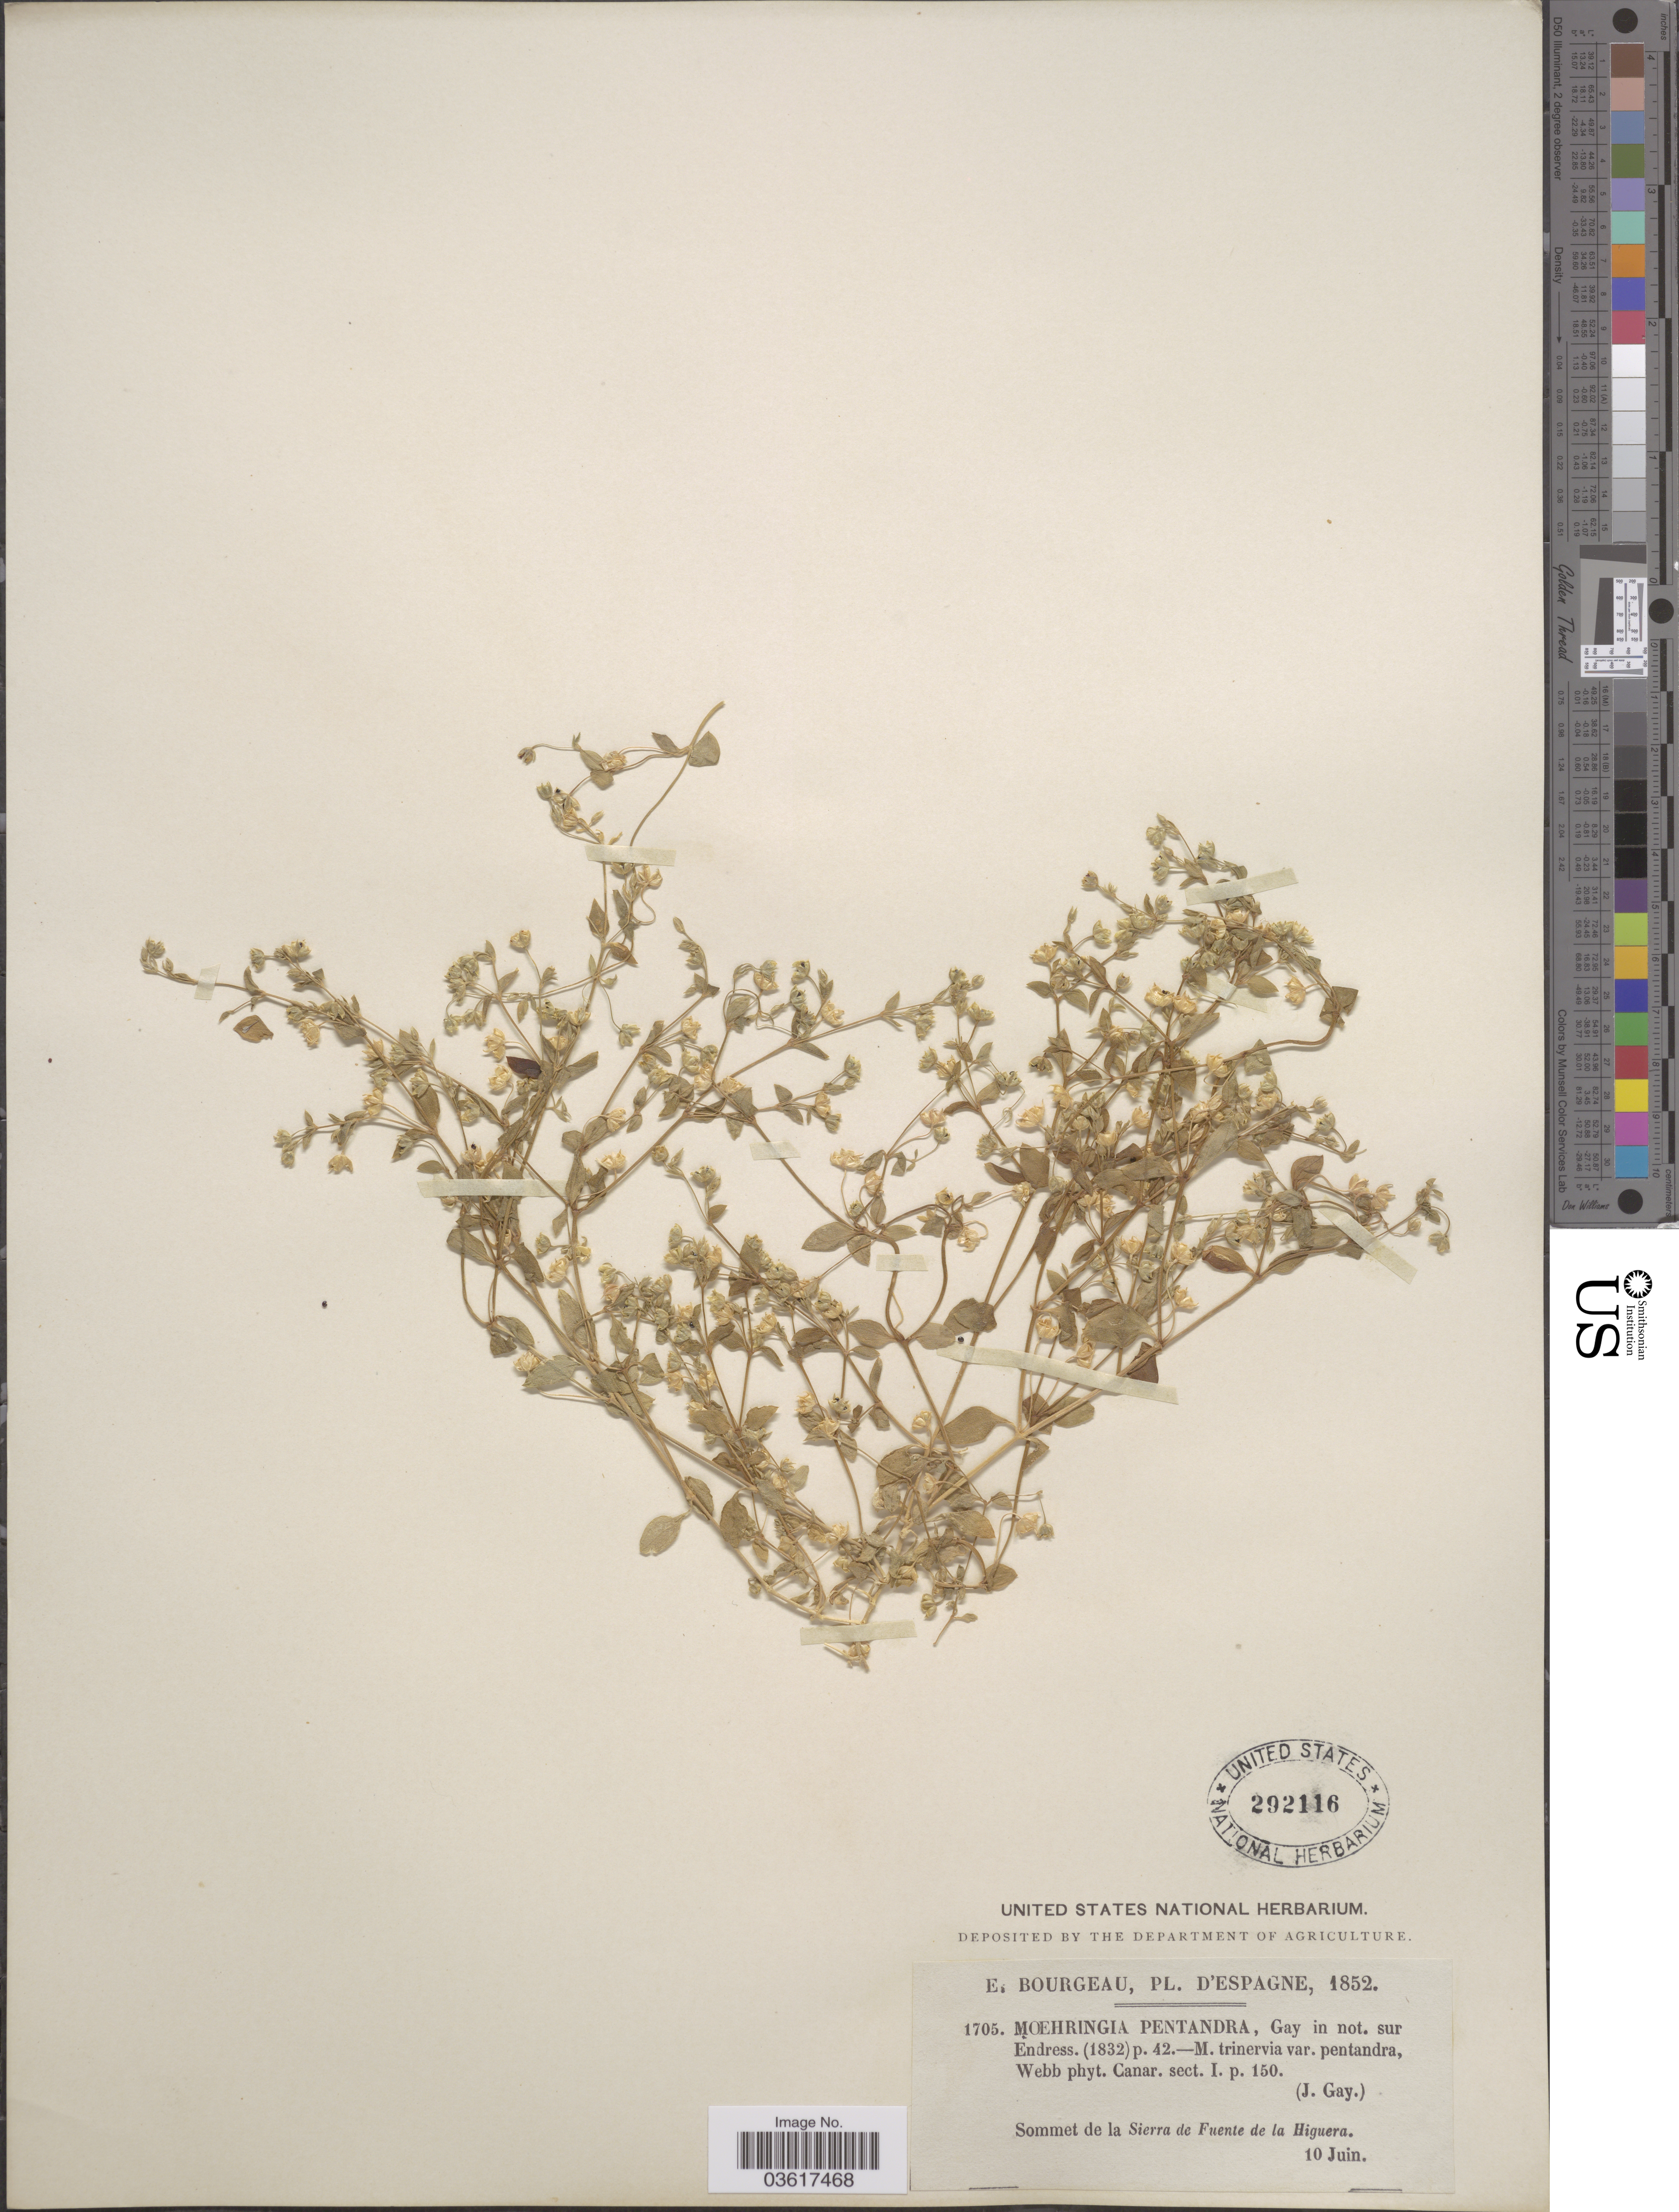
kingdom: Plantae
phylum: Tracheophyta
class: Magnoliopsida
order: Caryophyllales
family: Caryophyllaceae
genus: Moehringia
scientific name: Moehringia pentandra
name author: J. Gay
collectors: E. Bourgeau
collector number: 1705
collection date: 1852-06-10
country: Spain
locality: D'Espagne. Sommet de la Sierra de Fuente de la Higuera.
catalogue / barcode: US 292116